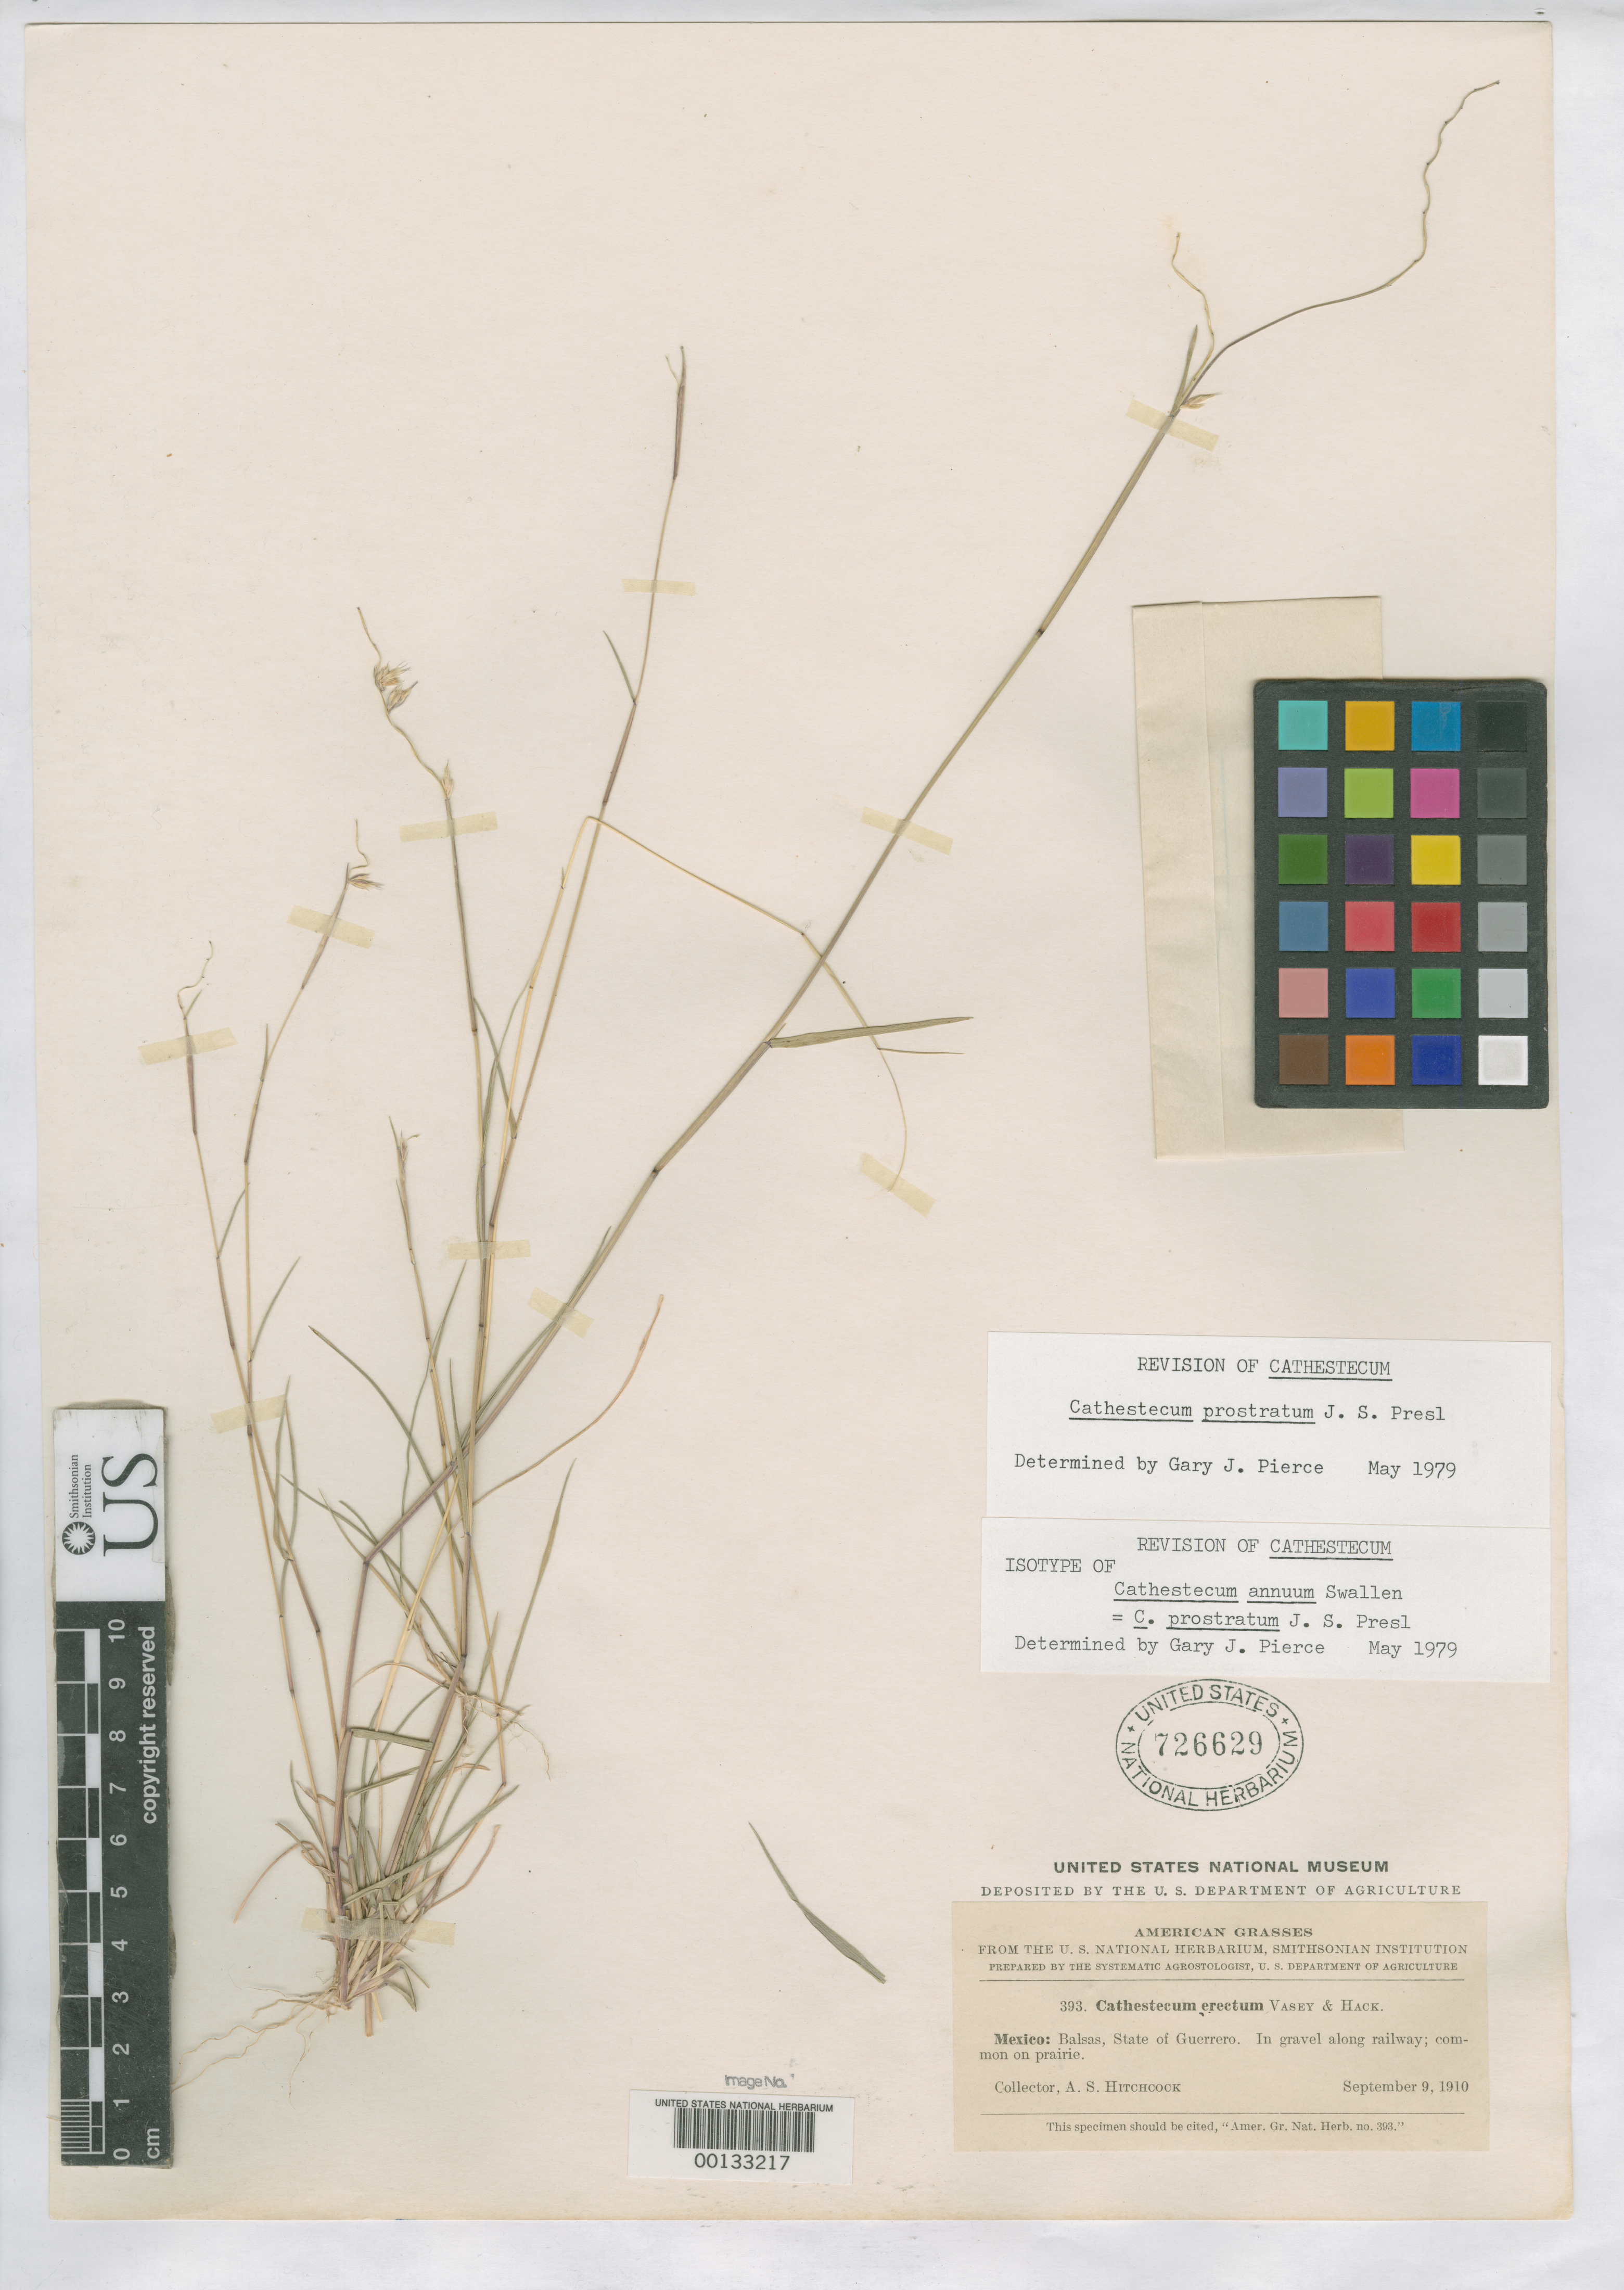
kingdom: Plantae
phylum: Tracheophyta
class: Liliopsida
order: Poales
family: Poaceae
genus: Cathestecum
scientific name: Cathestecum annuum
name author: Swallen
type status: Isotype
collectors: A. S. Hitchcock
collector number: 6776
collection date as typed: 09 Sep 1910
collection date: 1910-09-09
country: Mexico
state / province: Guerrero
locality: Balsas.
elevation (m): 457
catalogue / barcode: US 726629